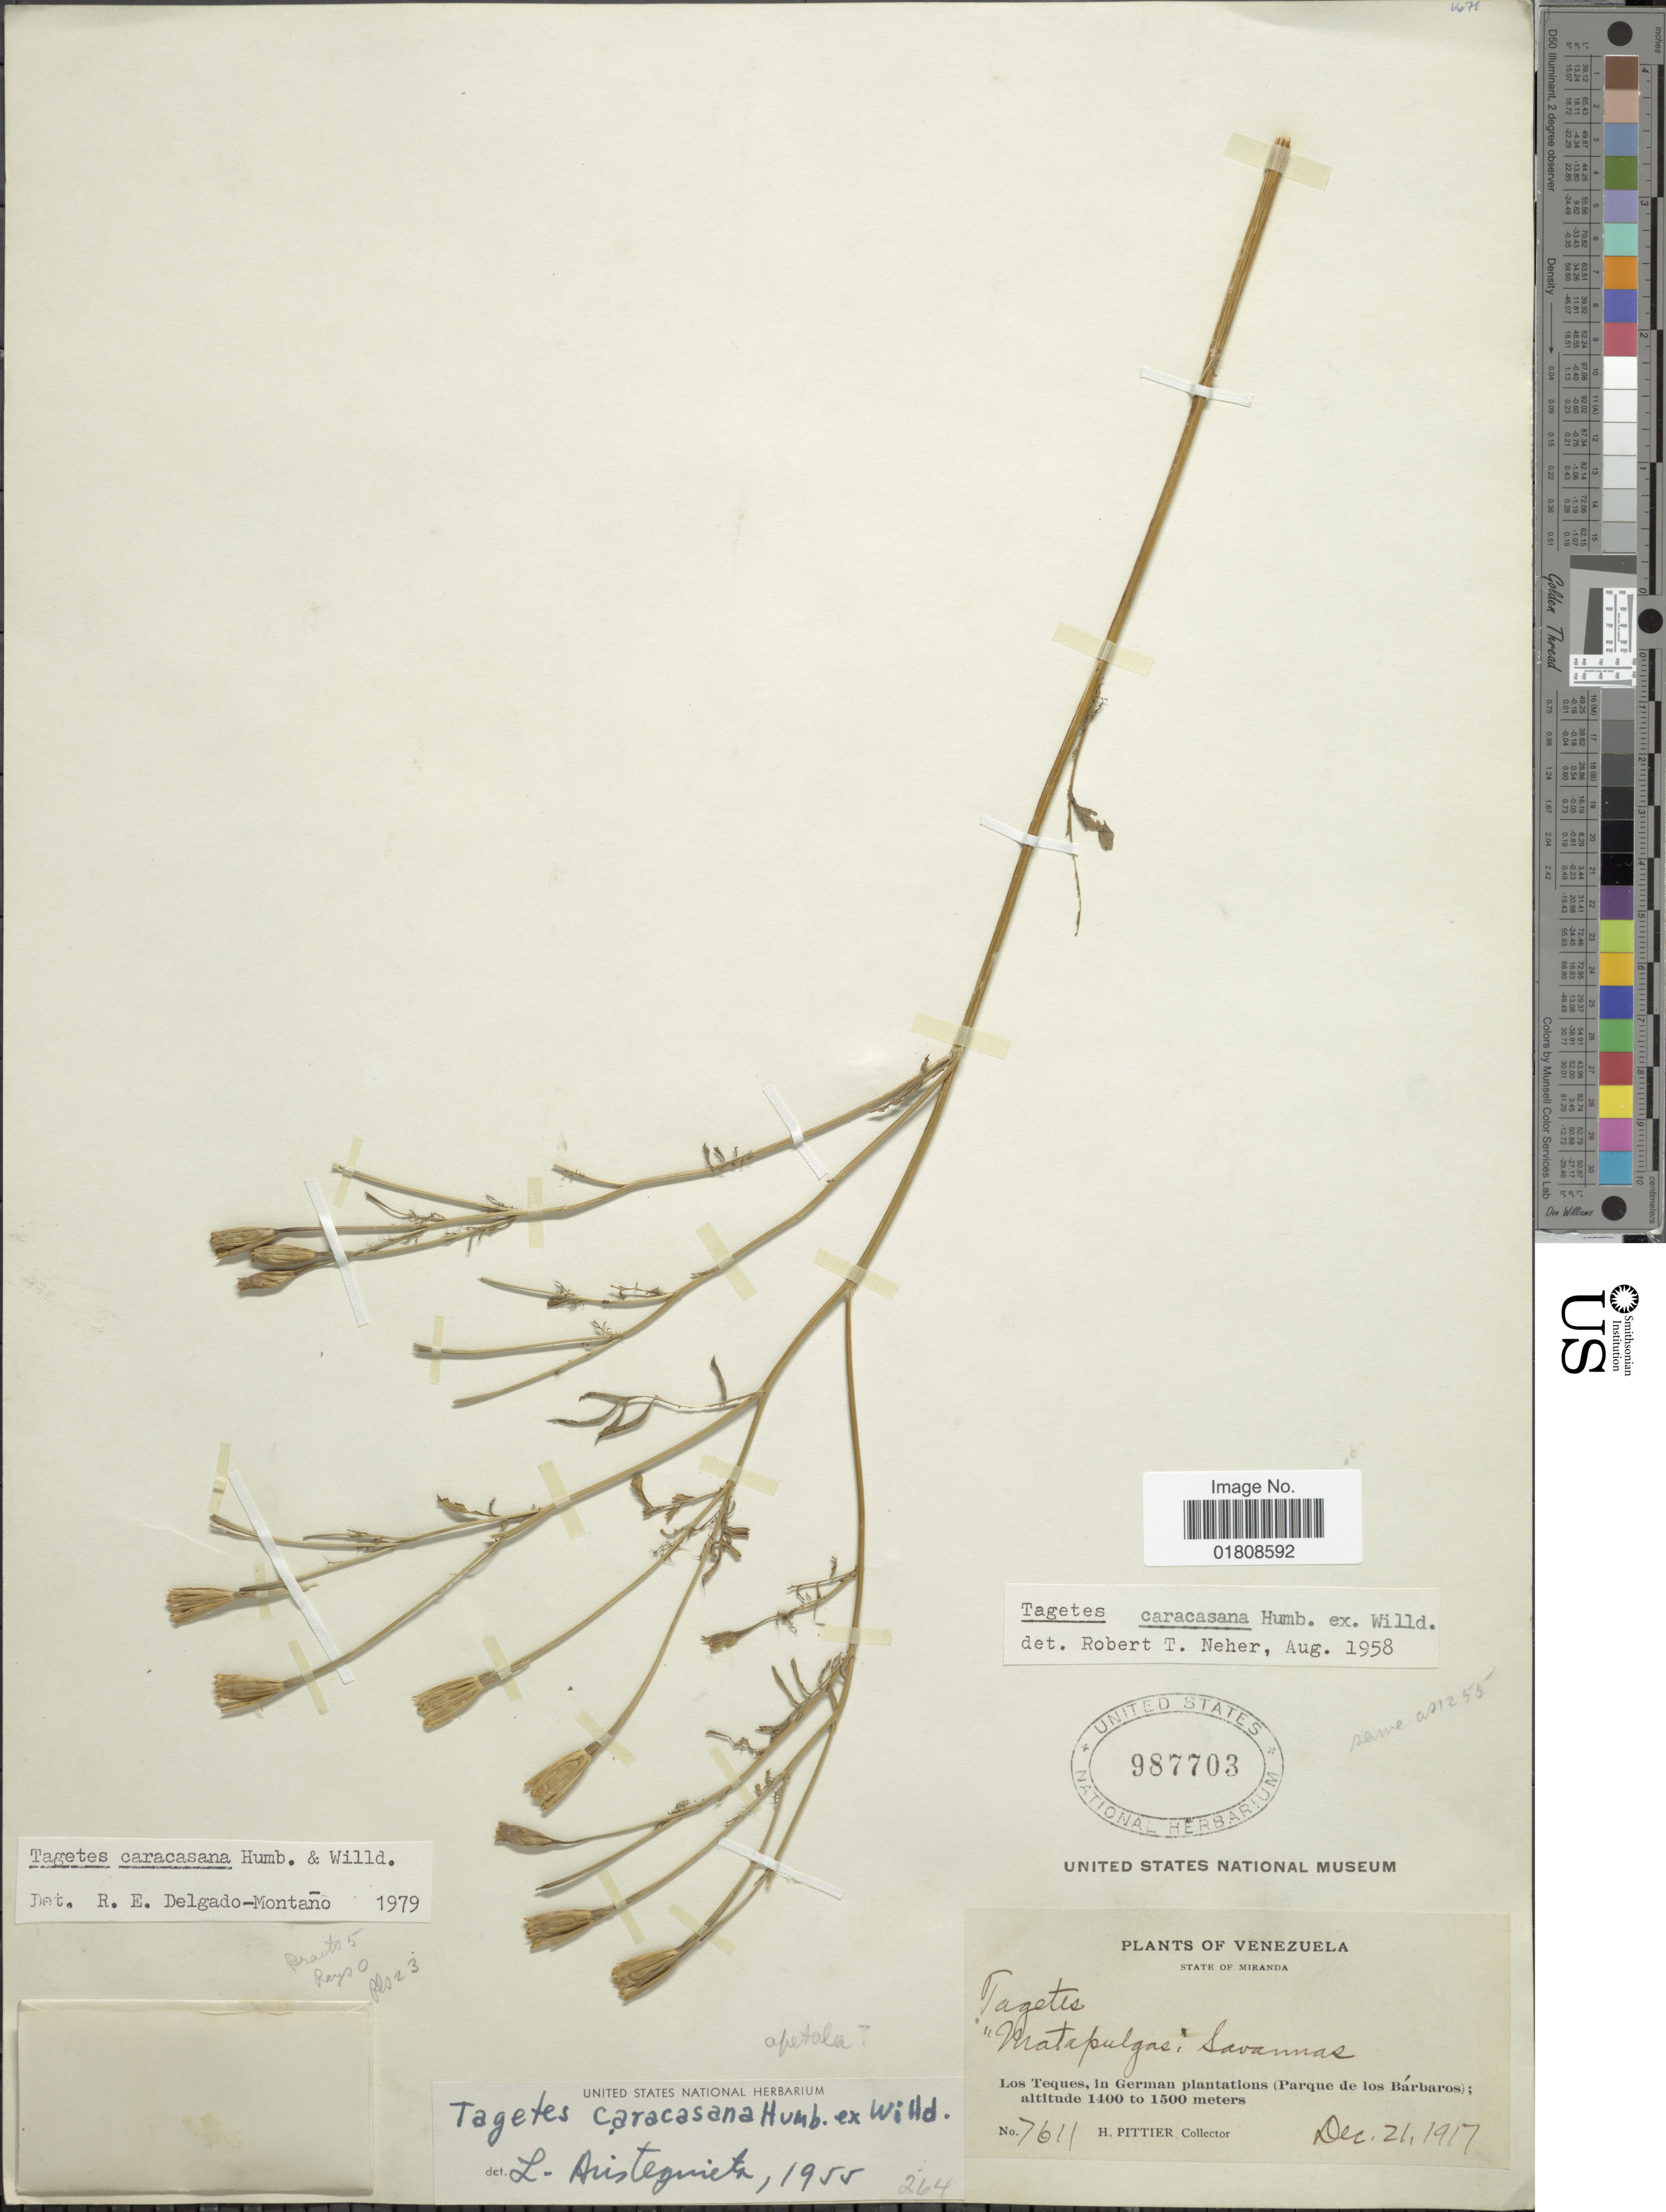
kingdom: Plantae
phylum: Tracheophyta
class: Magnoliopsida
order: Asterales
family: Asteraceae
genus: Tagetes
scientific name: Tagetes caracasana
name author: Humb. ex Willd.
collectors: H. F. Pittier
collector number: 7611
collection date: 1917-12-21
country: Venezuela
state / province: Miranda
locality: Los Teques, in German plantations (Parque de los Barbaros)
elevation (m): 1400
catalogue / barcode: US 987703